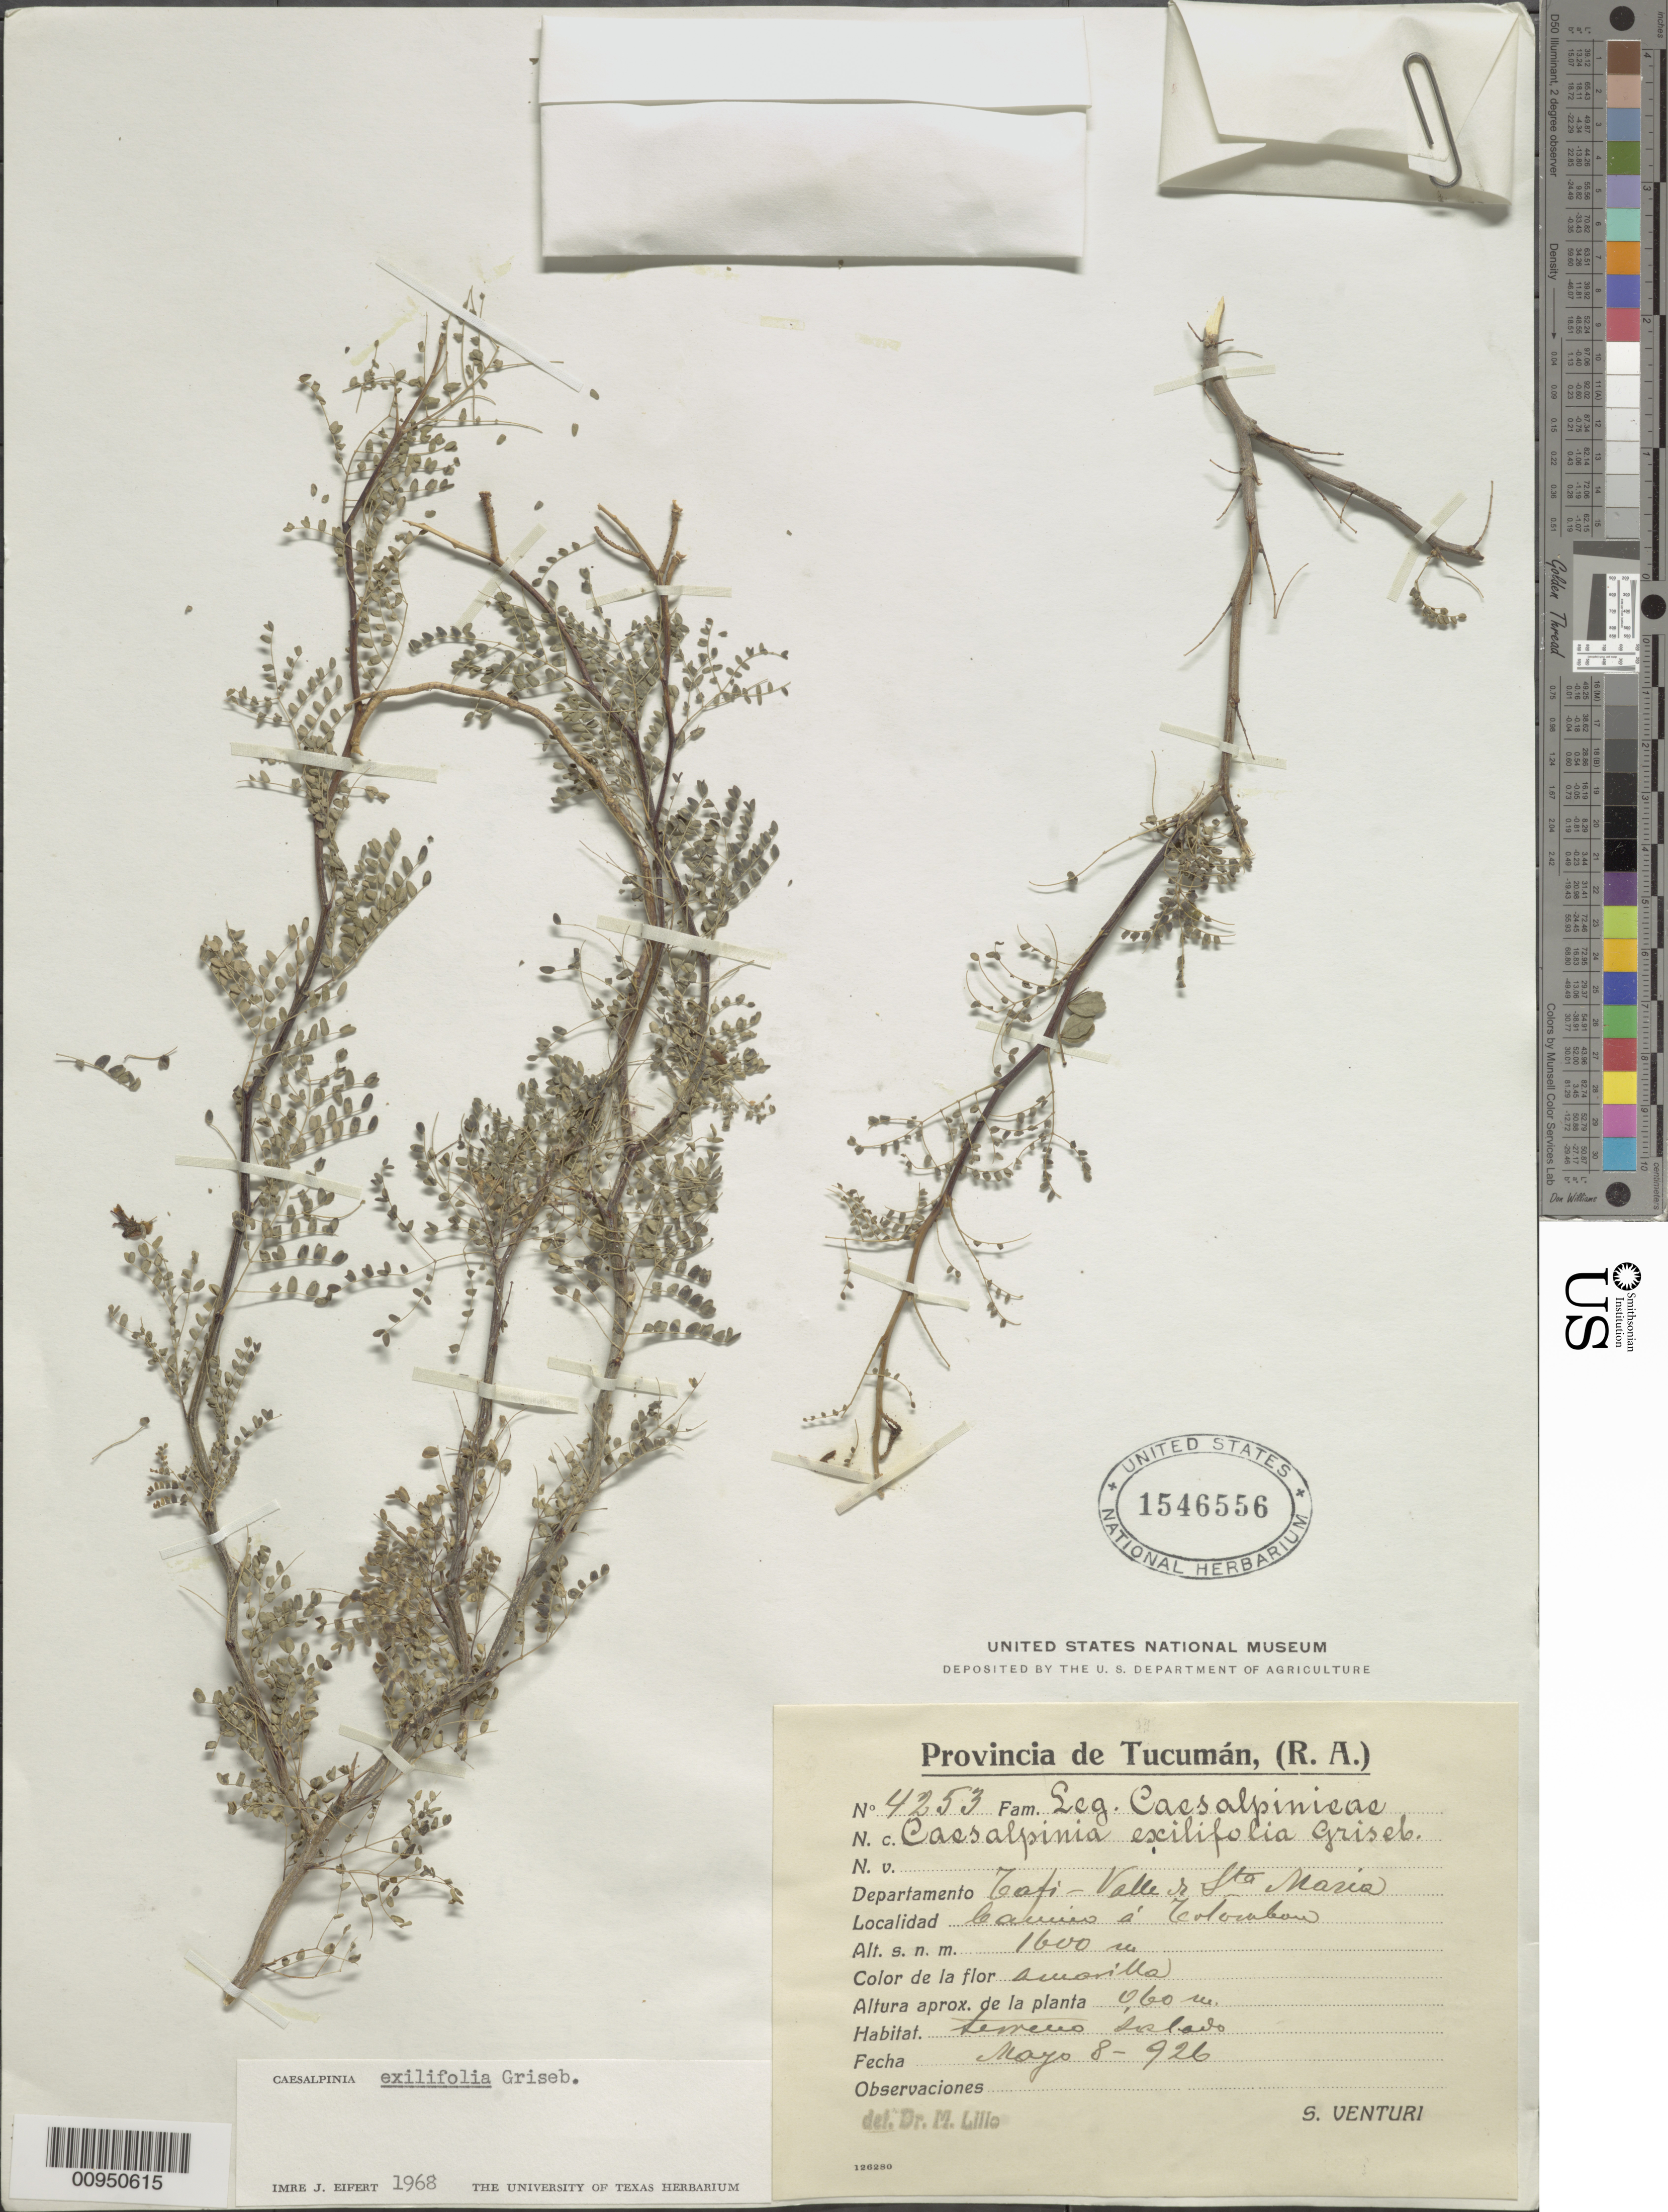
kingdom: Plantae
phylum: Tracheophyta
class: Magnoliopsida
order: Fabales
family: Fabaceae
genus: Erythrostemon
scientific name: Erythrostemon exilifolius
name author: (Griseb.) Gagnon & G.P. Lewis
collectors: S. Venturi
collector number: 4253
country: Argentina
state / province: Tucumán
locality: Tafi-Valle de Sta. Maria, Cauvier a Colombian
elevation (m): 1600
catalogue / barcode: US 1546556